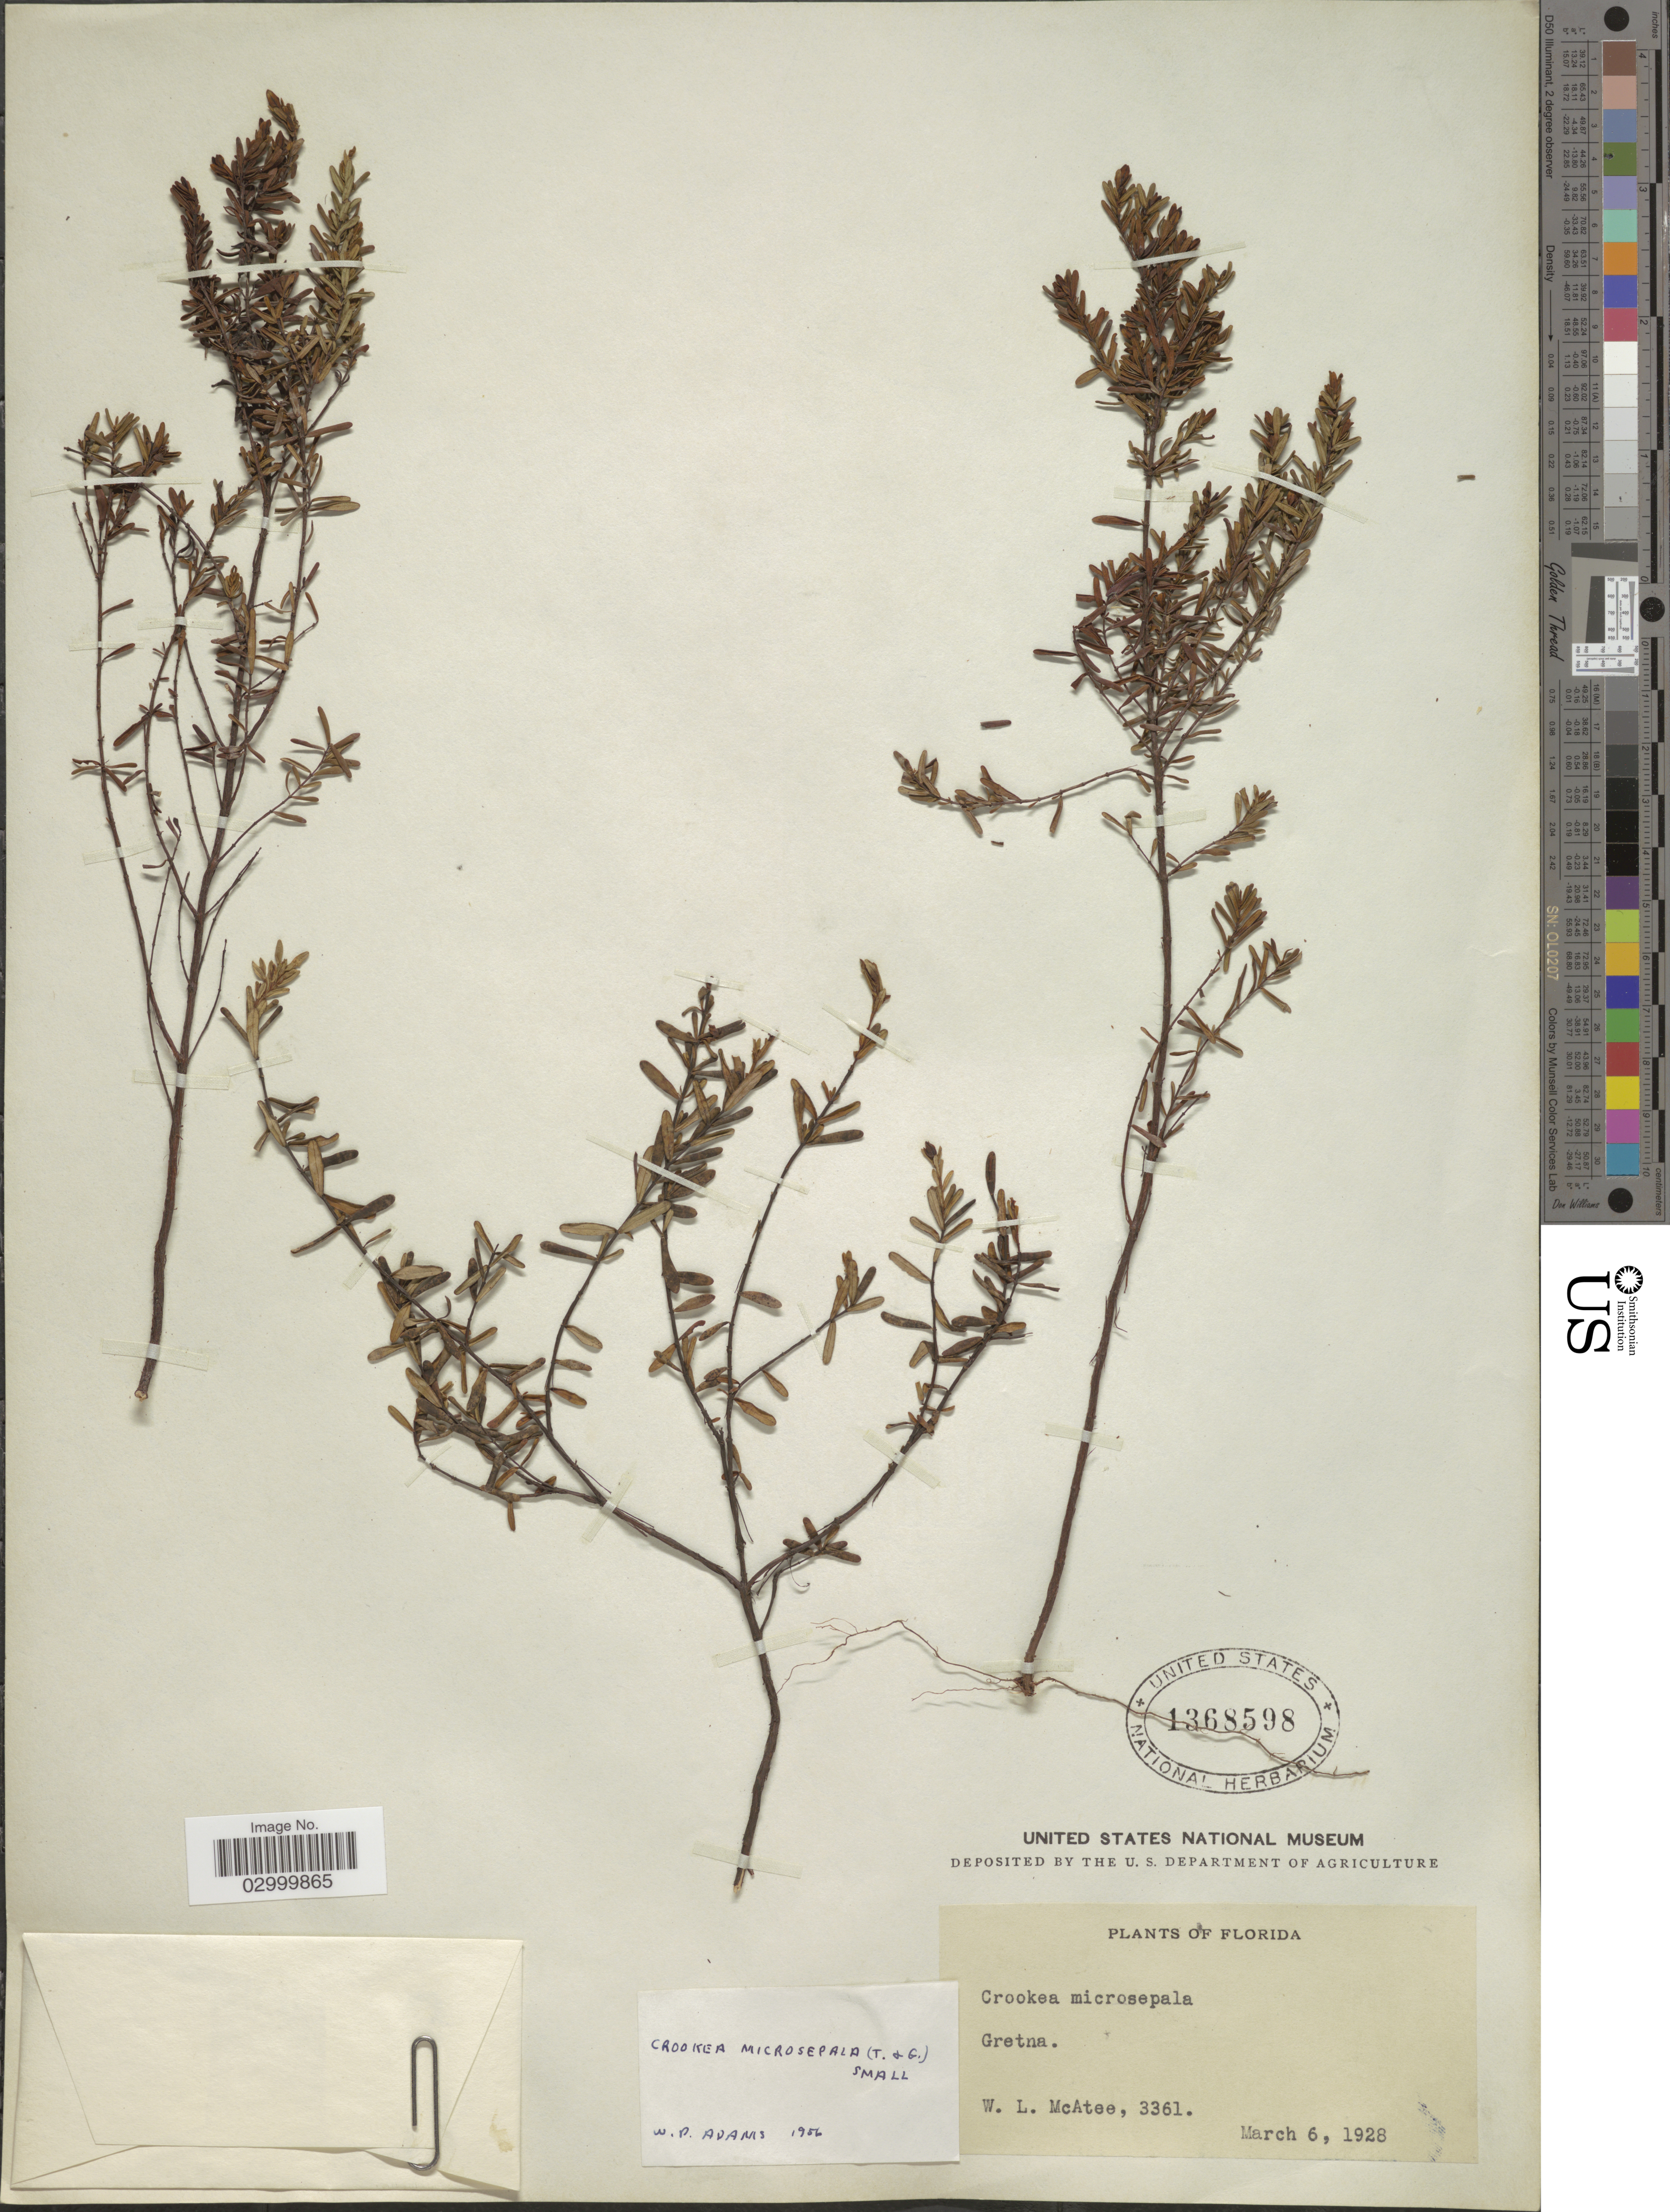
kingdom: Plantae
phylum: Tracheophyta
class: Magnoliopsida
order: Malpighiales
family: Hypericaceae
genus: Hypericum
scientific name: Hypericum microsepalum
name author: (Torr. & A. Gray) A. Gray ex S. Watson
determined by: Strong, Mark T., (BOT), Smithsonian Institution - National Museum of Natural History (UNITED STATES)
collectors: W. McAtee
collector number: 3361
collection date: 1928-03-06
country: United States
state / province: Florida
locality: Gretna.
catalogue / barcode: US 1368598